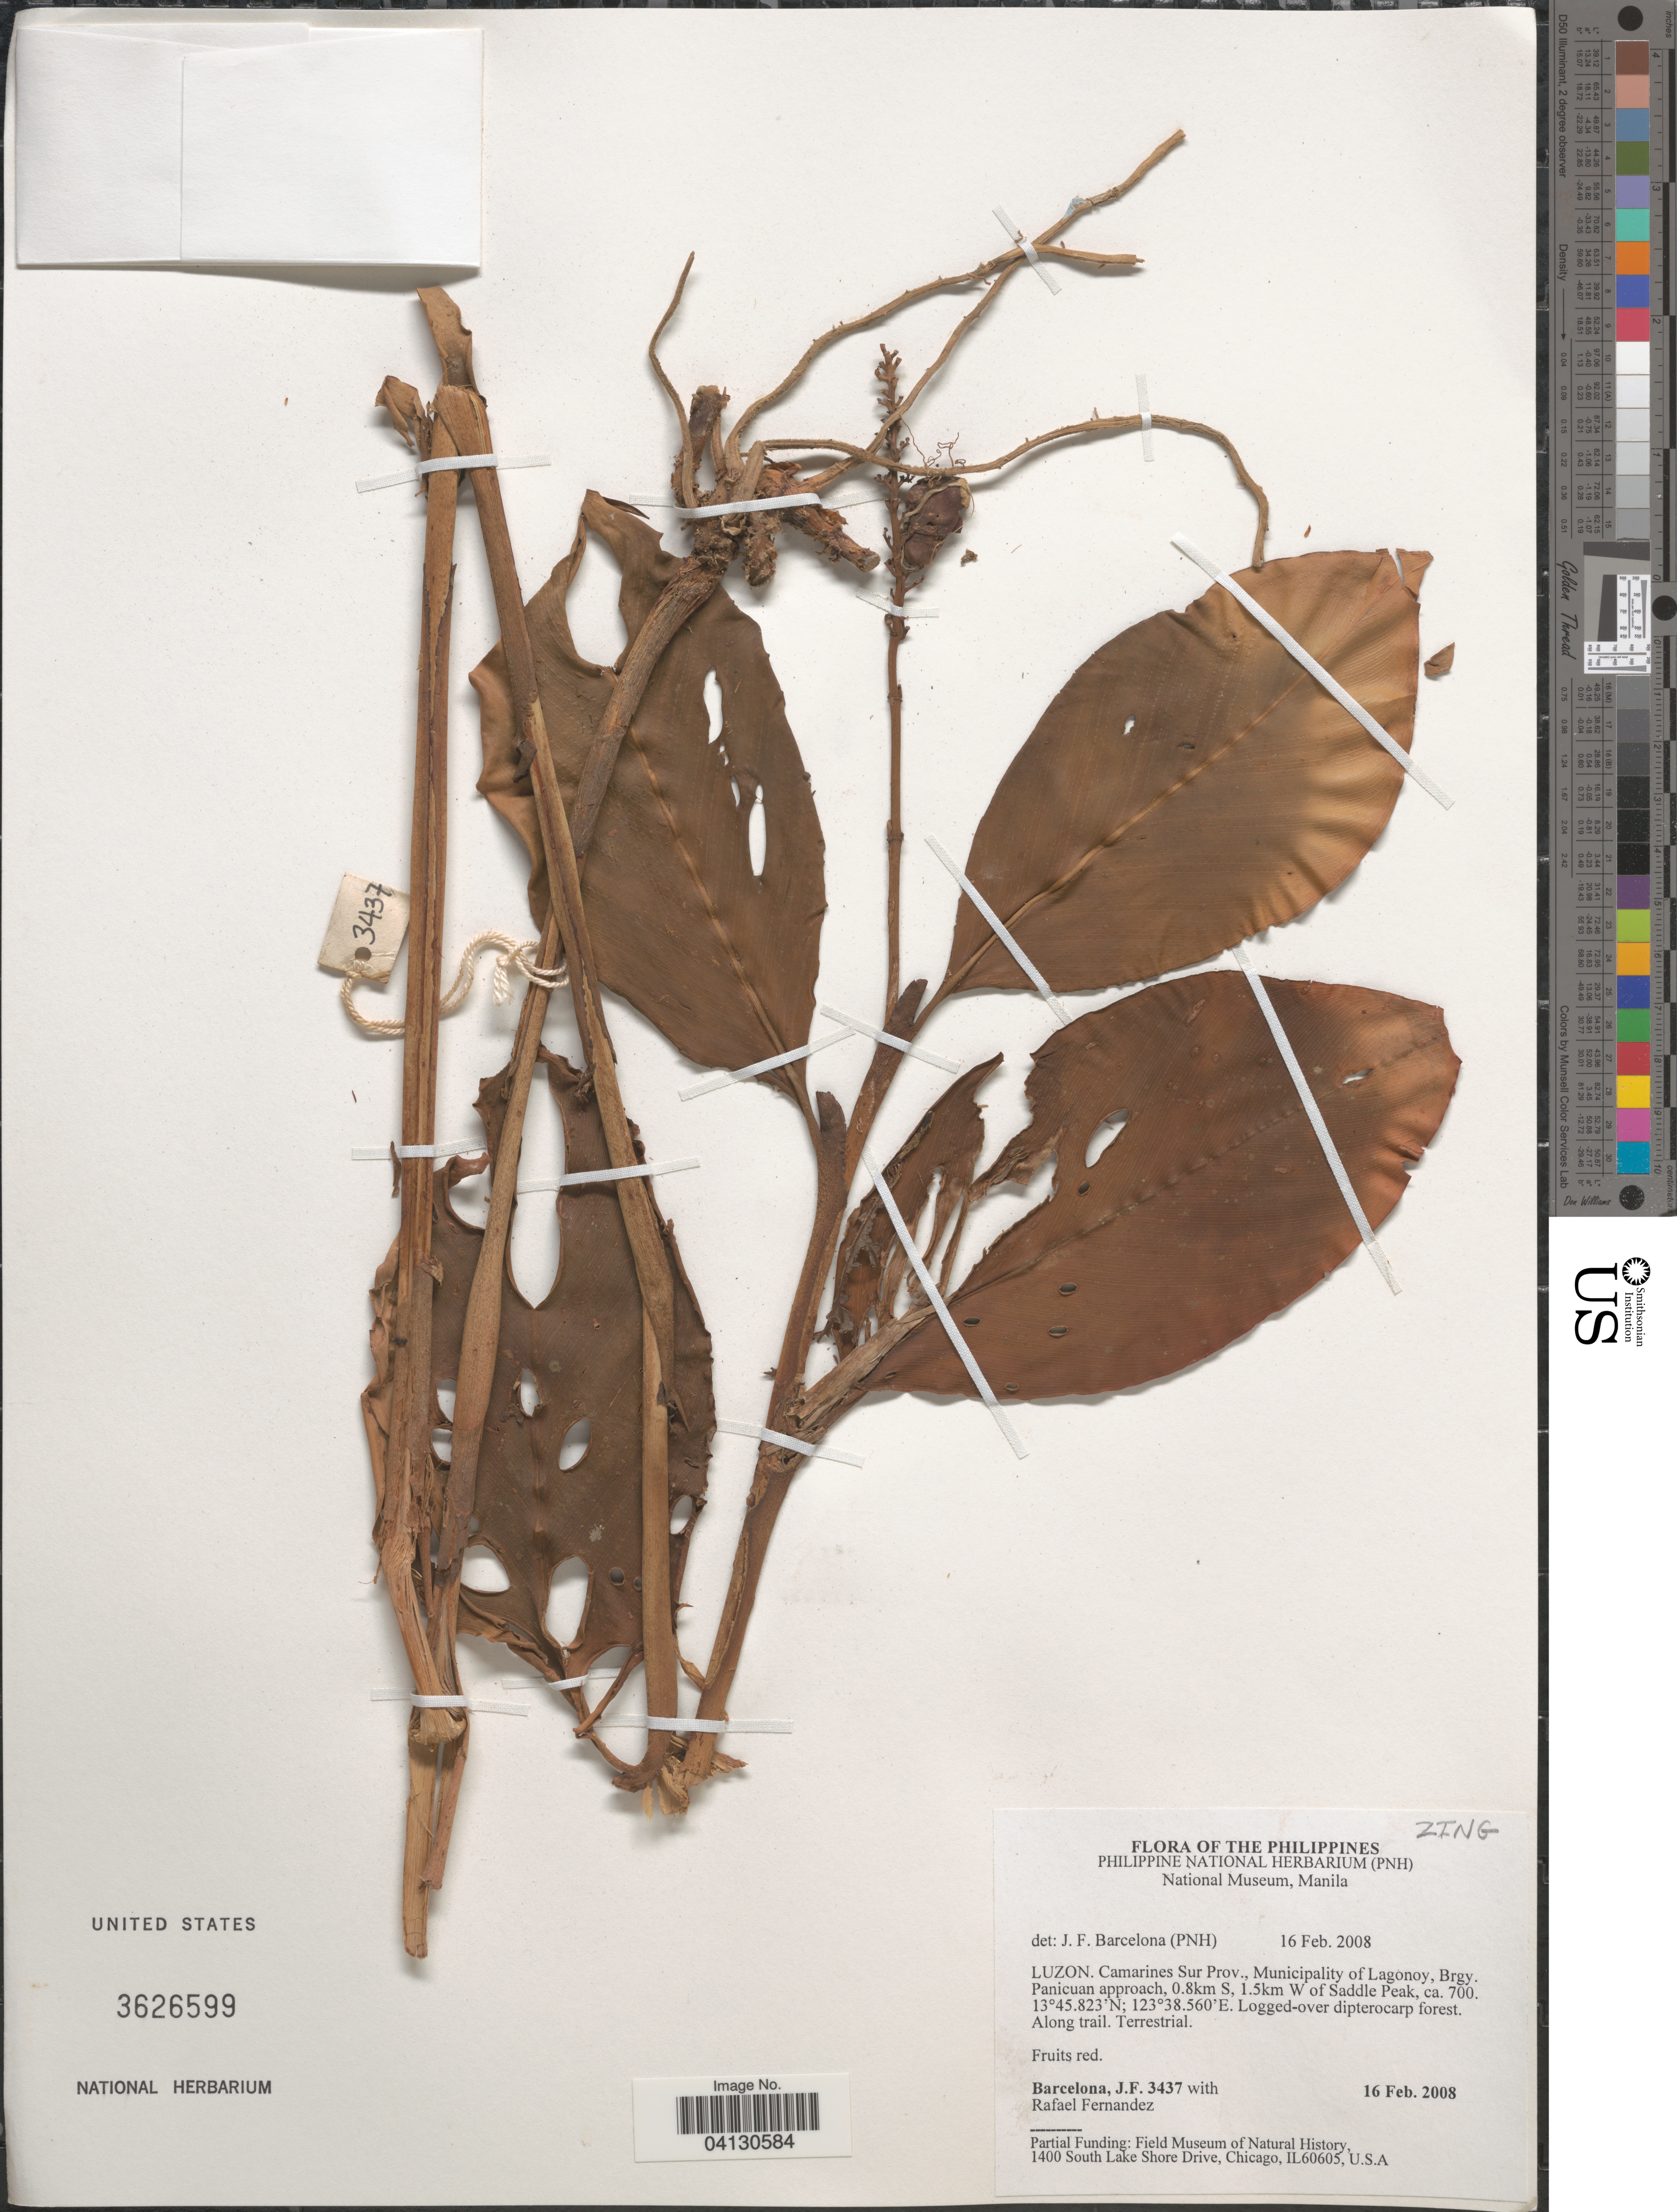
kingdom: Plantae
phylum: Tracheophyta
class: Liliopsida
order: Zingiberales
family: Zingiberaceae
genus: Alpinia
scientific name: Alpinia apoensis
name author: Elmer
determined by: Docot, Rudolph Valentino A.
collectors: J. F. Barcelona & R. Fernandez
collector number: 3437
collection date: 2008-02-16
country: Philippines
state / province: Bicol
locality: Luzon. Camarines Sur Prov., Municipality of Lagonoy, Brgy, Panicuan approach, 0.8km S, 1.5km W of Saddle Peak.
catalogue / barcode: US 3626599